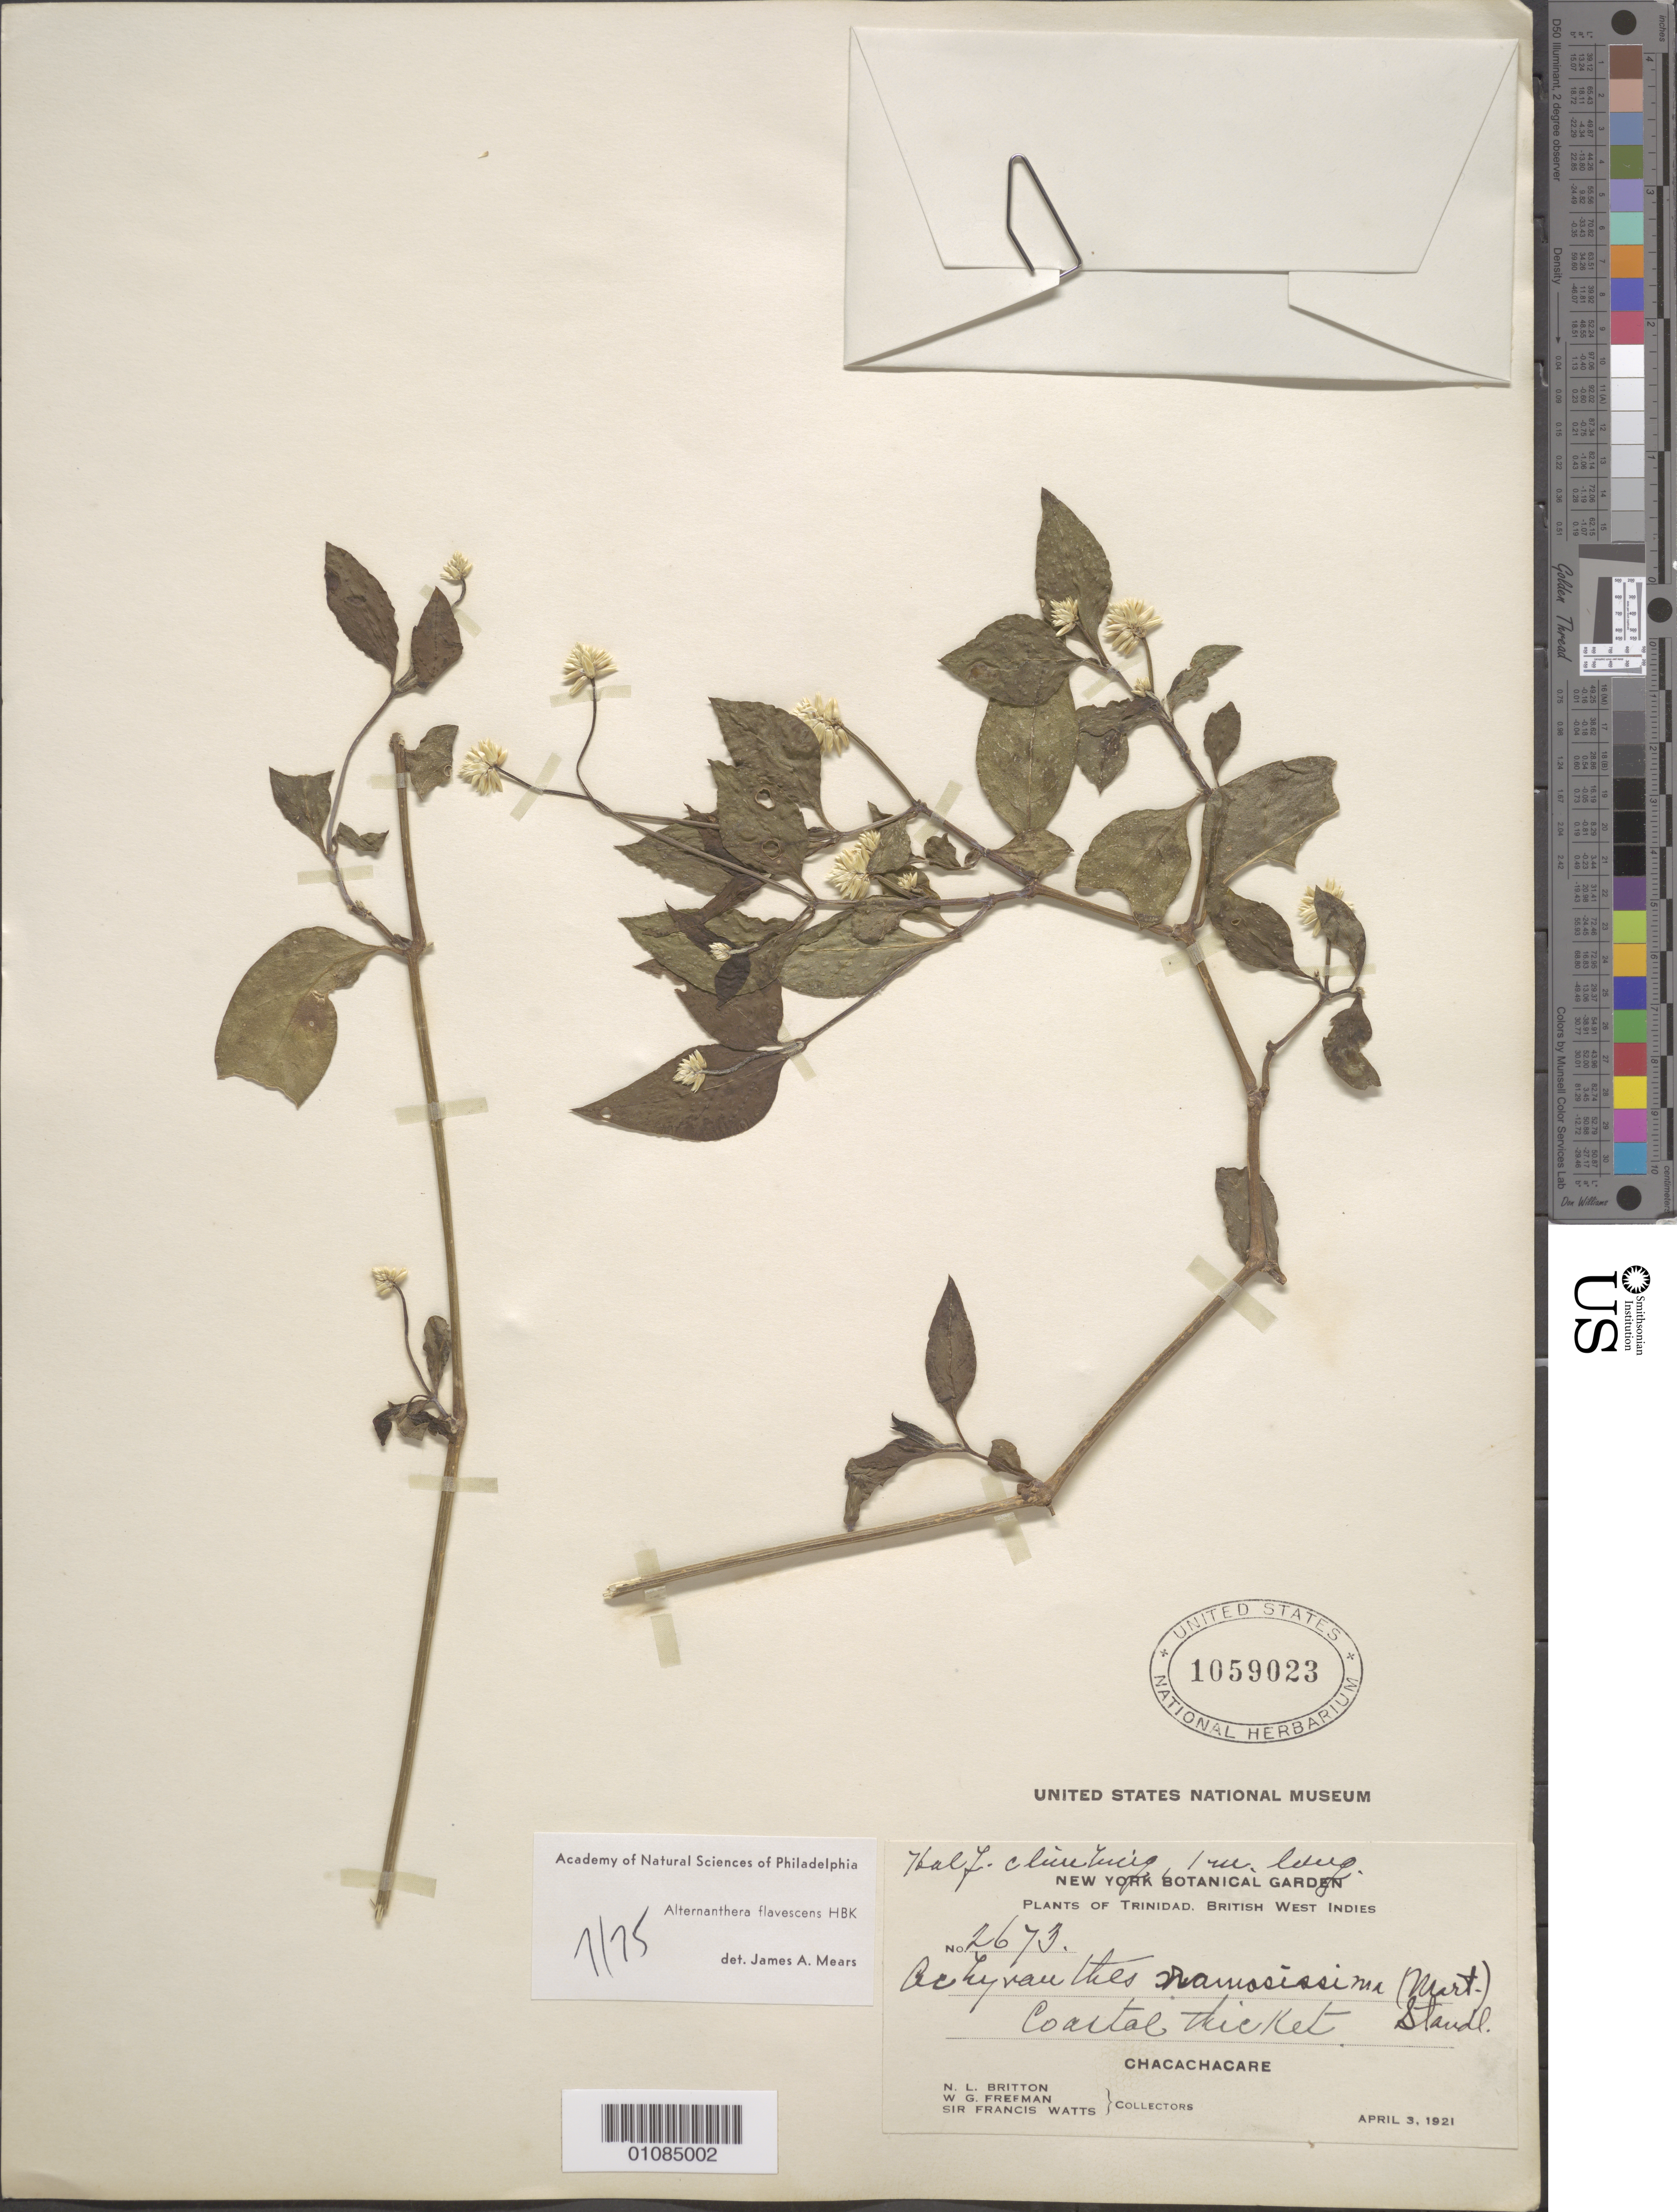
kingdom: Plantae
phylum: Tracheophyta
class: Magnoliopsida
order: Caryophyllales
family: Amaranthaceae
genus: Alternanthera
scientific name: Alternanthera flavescens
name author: Kunth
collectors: N. Britton, W. Freeman & F. Watts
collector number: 2673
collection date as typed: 03 Apr 1921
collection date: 1921-04-03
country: Trinidad and Tobago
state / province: Diego Martin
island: Chacachacare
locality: Chacachacare.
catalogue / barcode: US 1059023